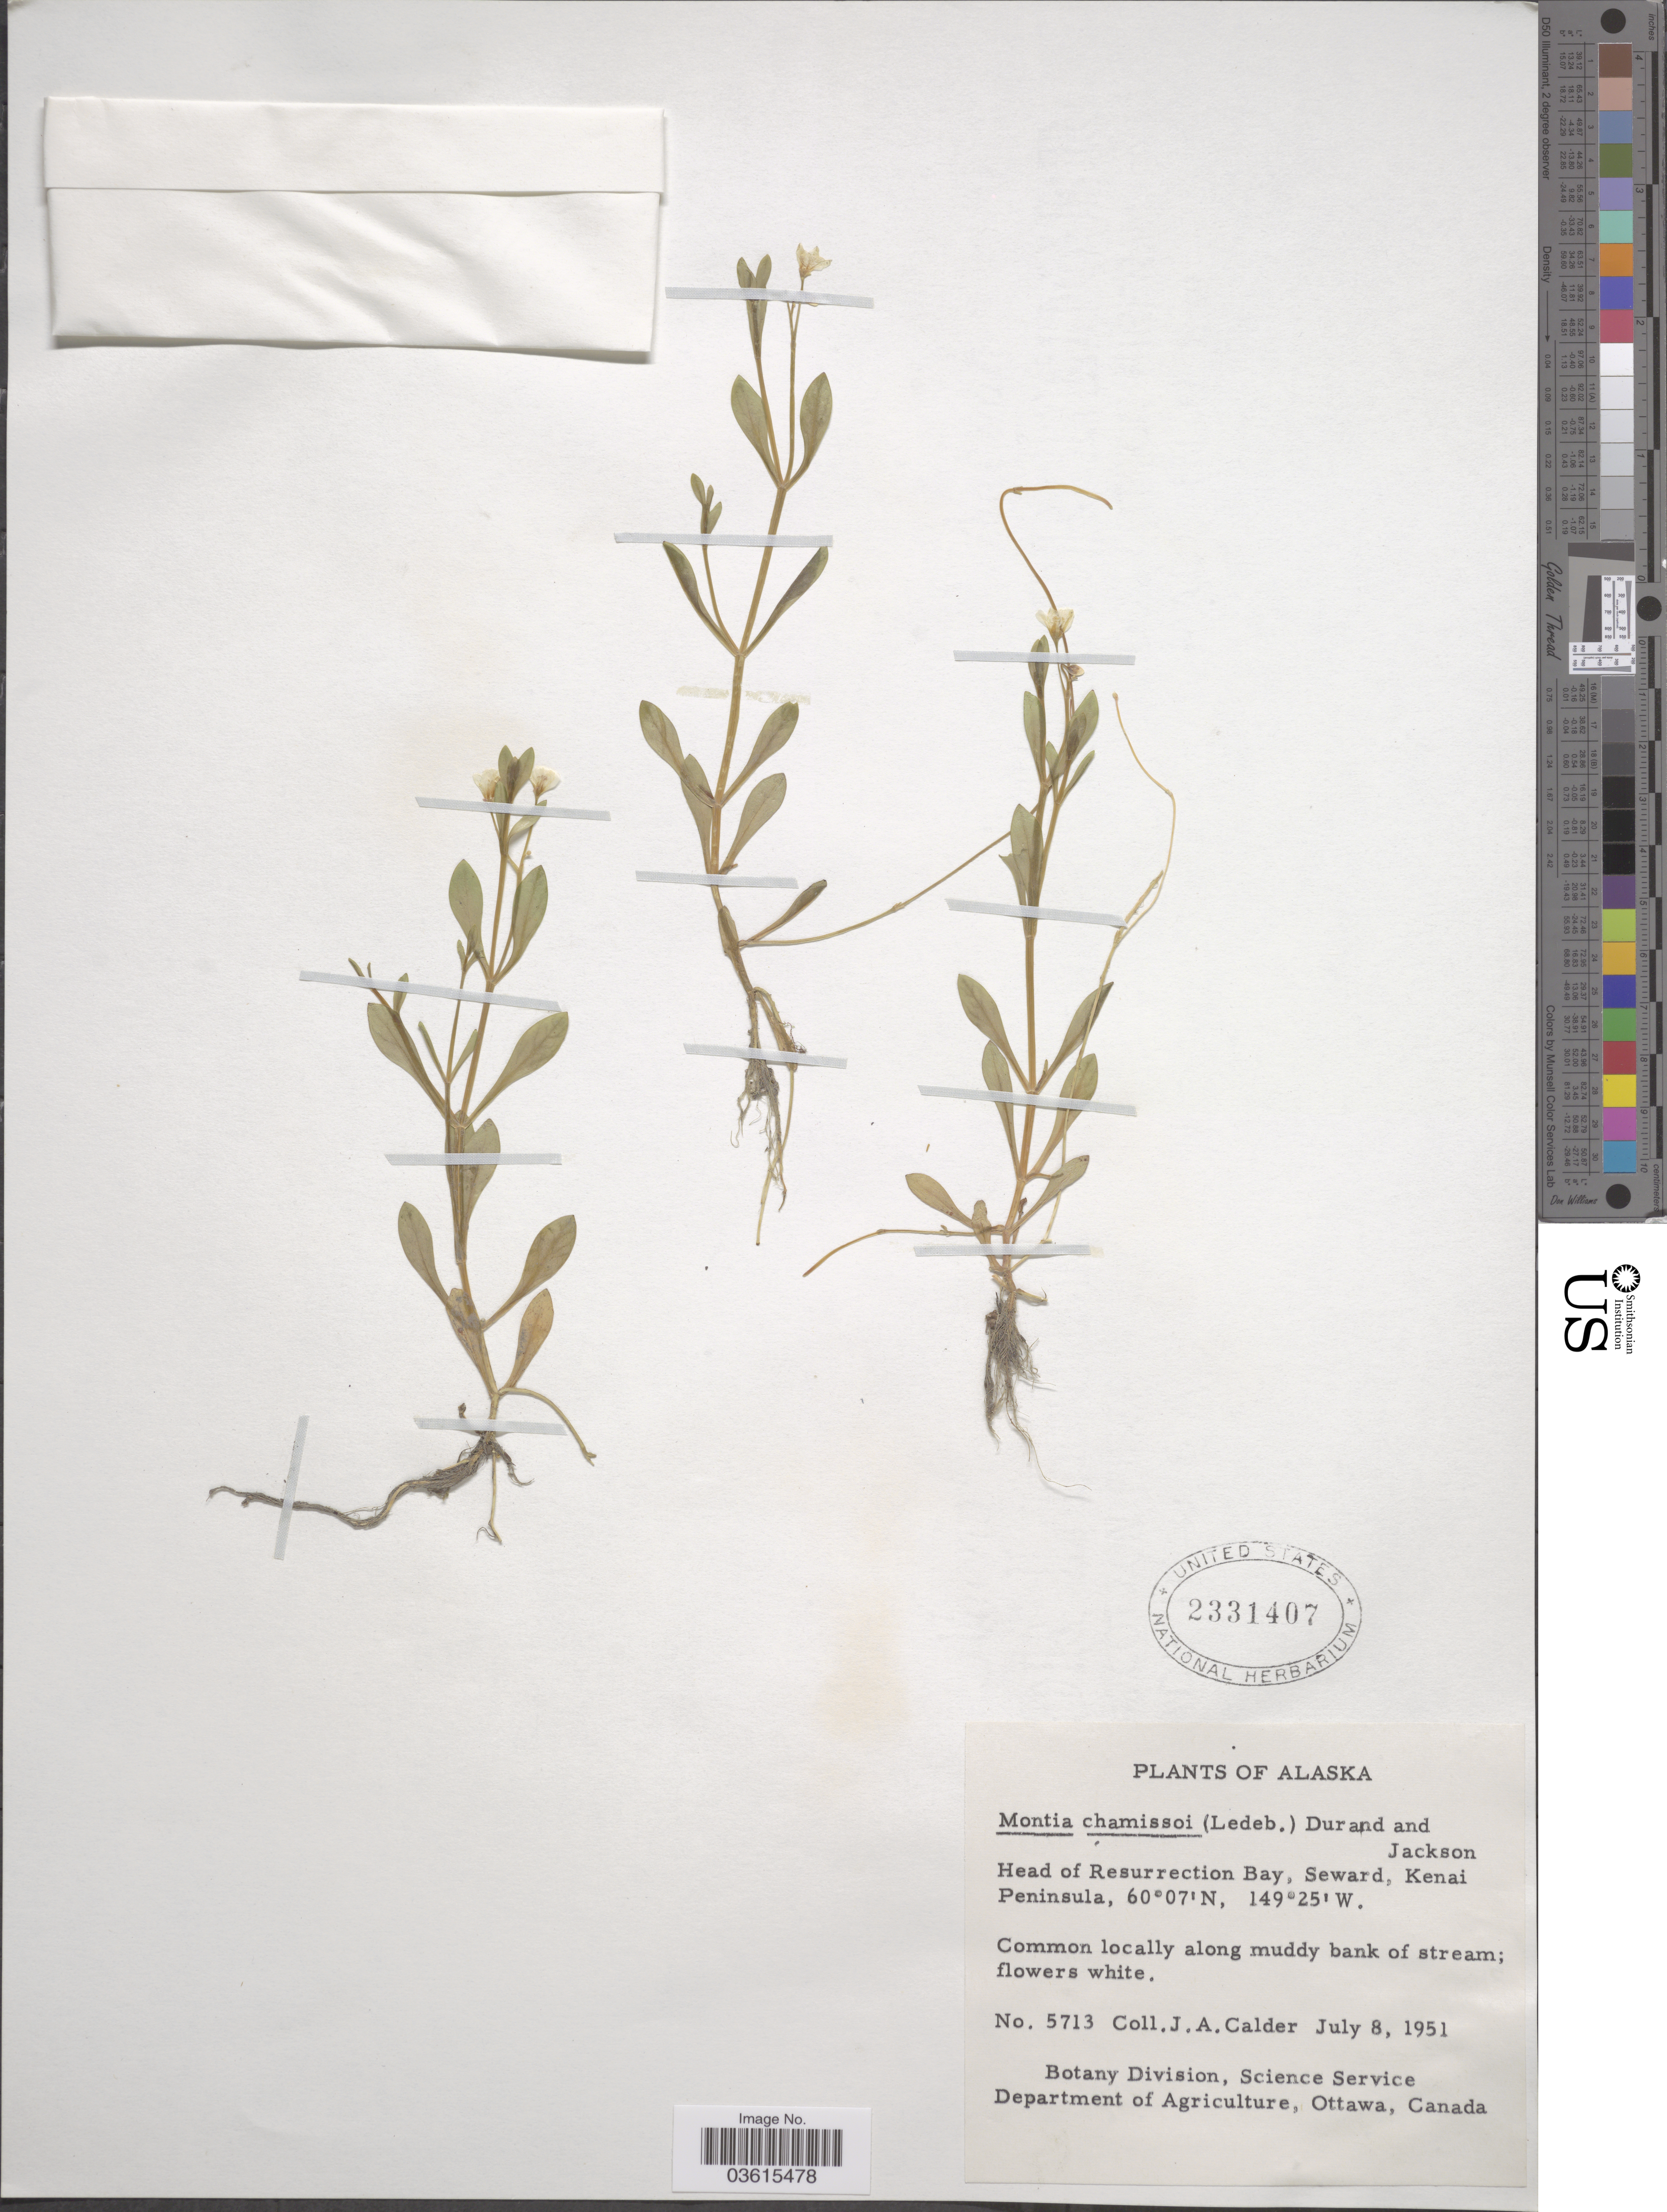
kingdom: Plantae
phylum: Tracheophyta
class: Magnoliopsida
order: Caryophyllales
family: Montiaceae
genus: Montia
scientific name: Montia chamissoi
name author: (Ledeb. ex Spreng.) Greene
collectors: J. A. Calder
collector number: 5713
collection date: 1951-07-08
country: United States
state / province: Alaska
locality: Head of Resurrection Bay, Seward, Kenai Peninsula.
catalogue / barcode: US 2331407